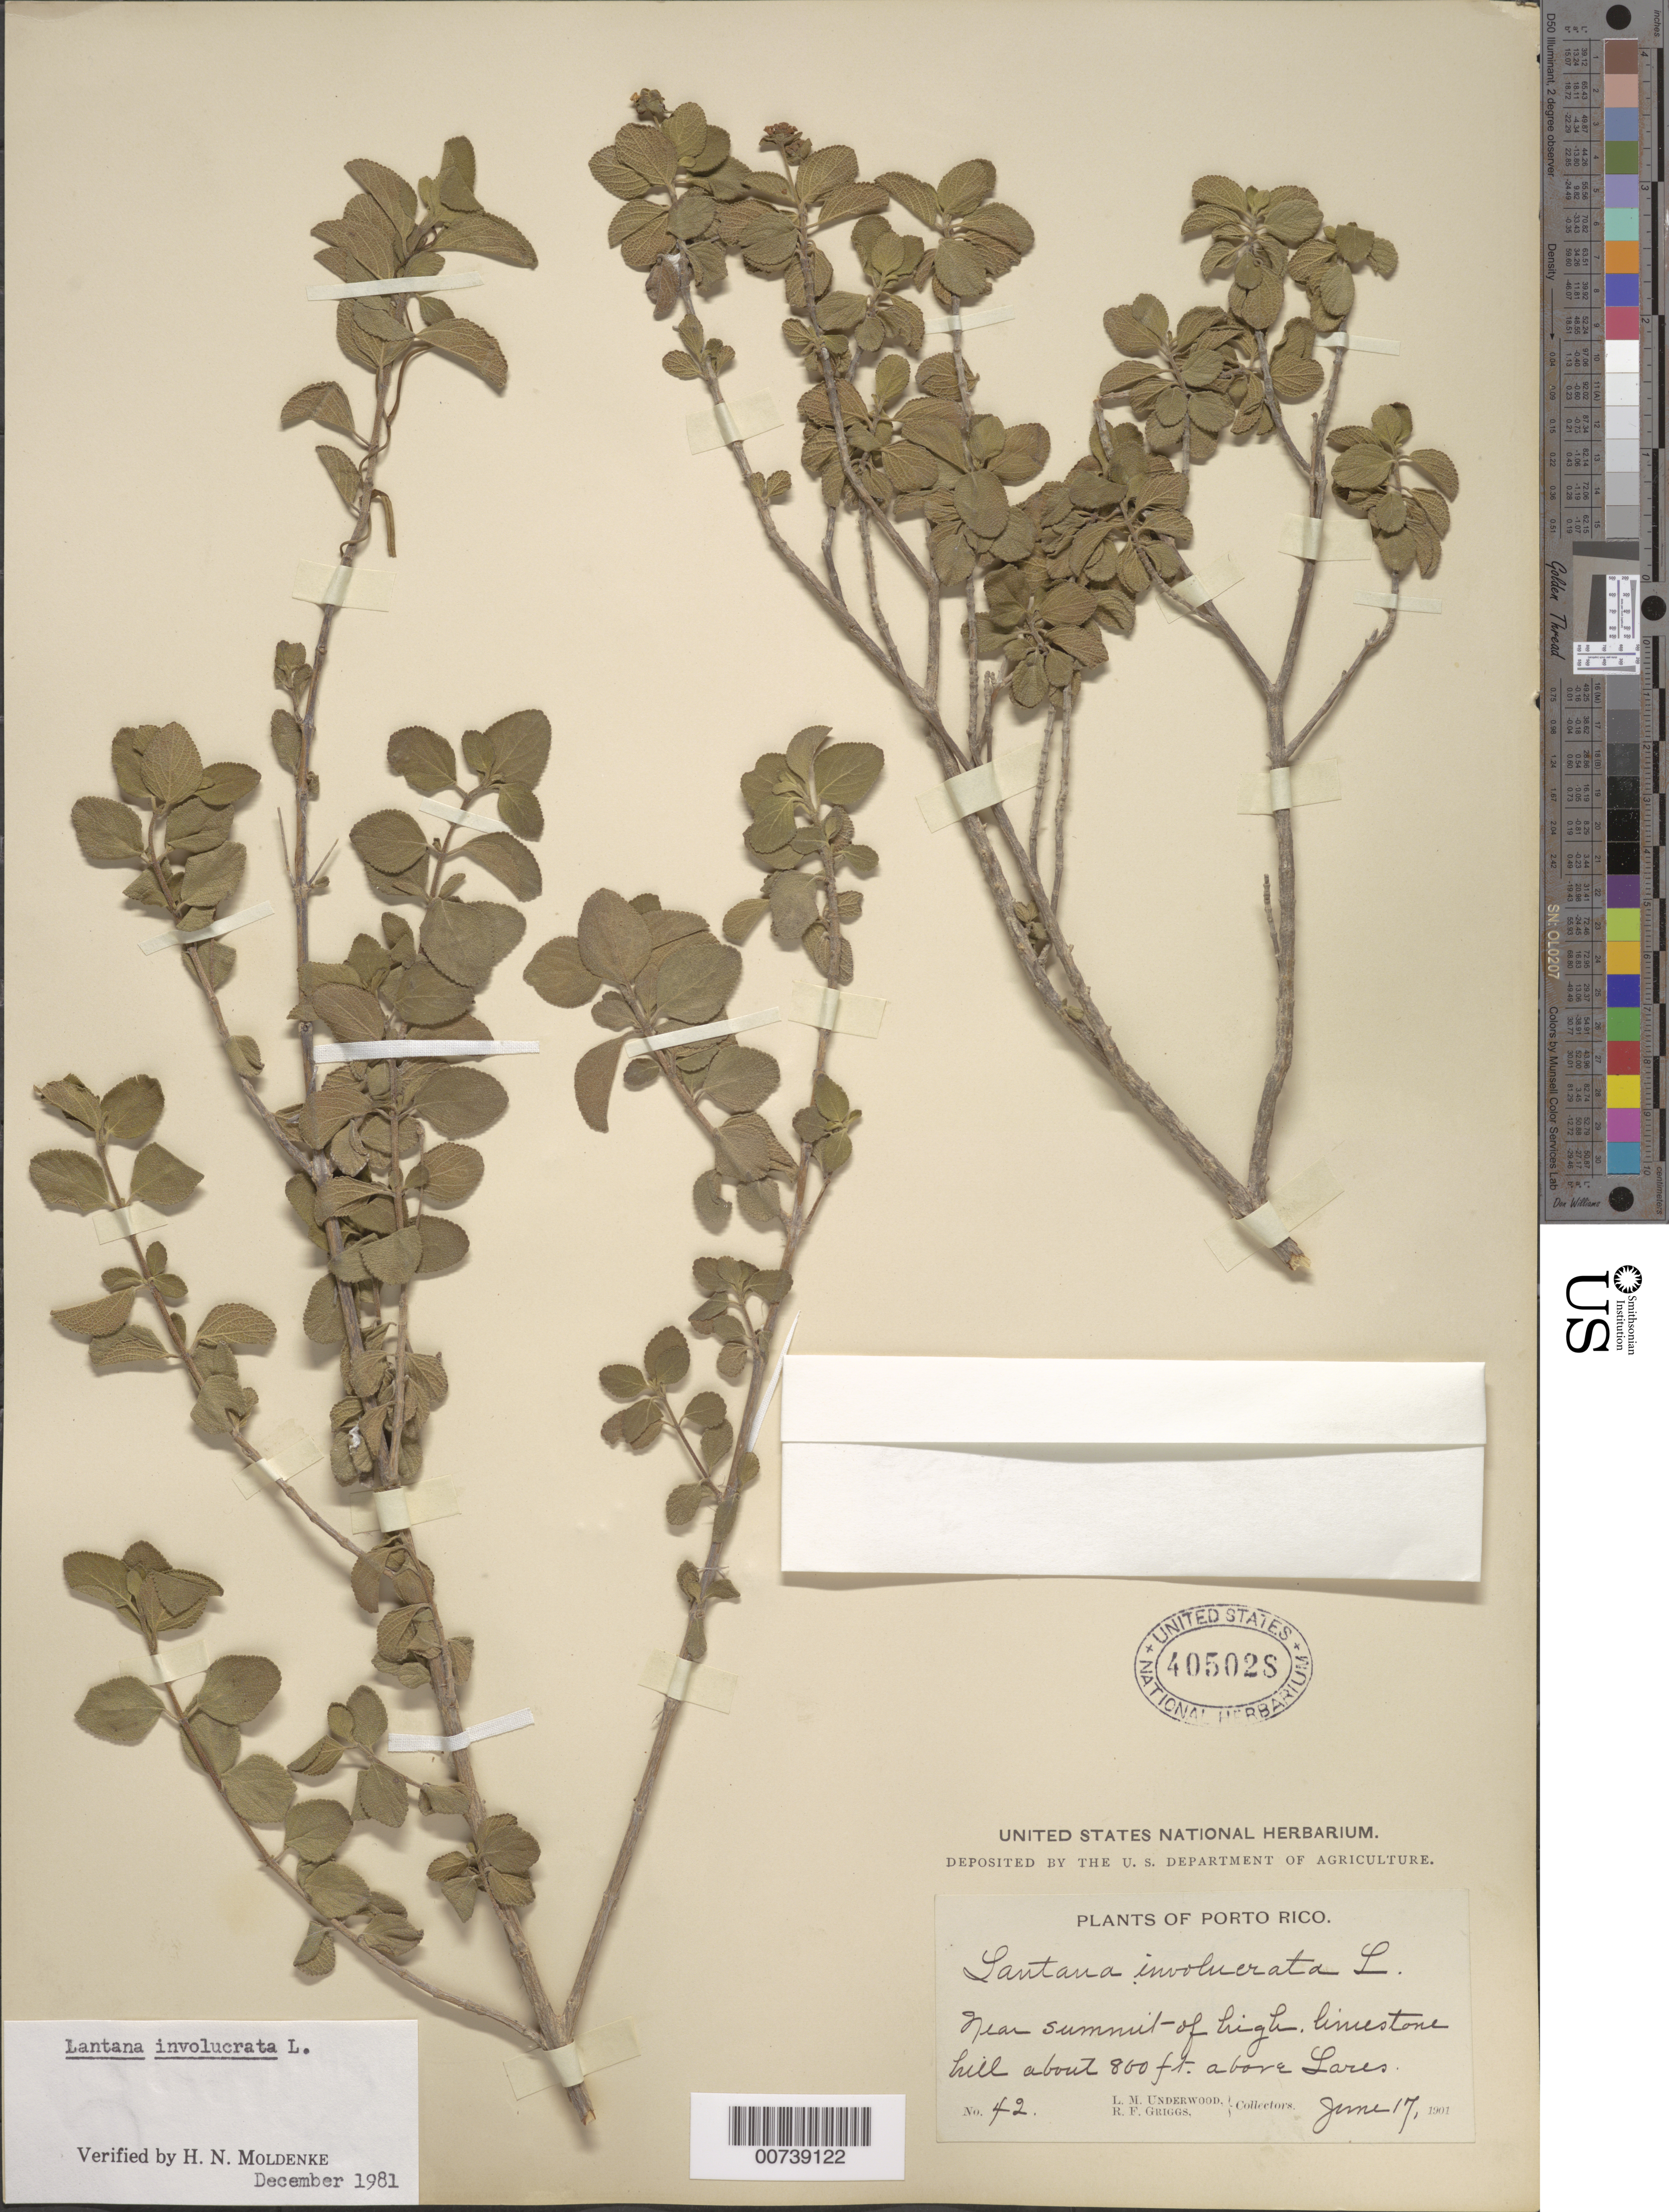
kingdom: Plantae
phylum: Tracheophyta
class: Magnoliopsida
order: Lamiales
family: Verbenaceae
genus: Lantana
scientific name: Lantana involucrata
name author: L.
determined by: Moldenke, H. N.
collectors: L. M. Underwood & R. F. Griggs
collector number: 42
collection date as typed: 17 Jun 1901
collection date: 1901-06-17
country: Puerto Rico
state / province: Lares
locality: Near summit of high limestone hill above Lares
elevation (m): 244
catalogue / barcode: US 405028